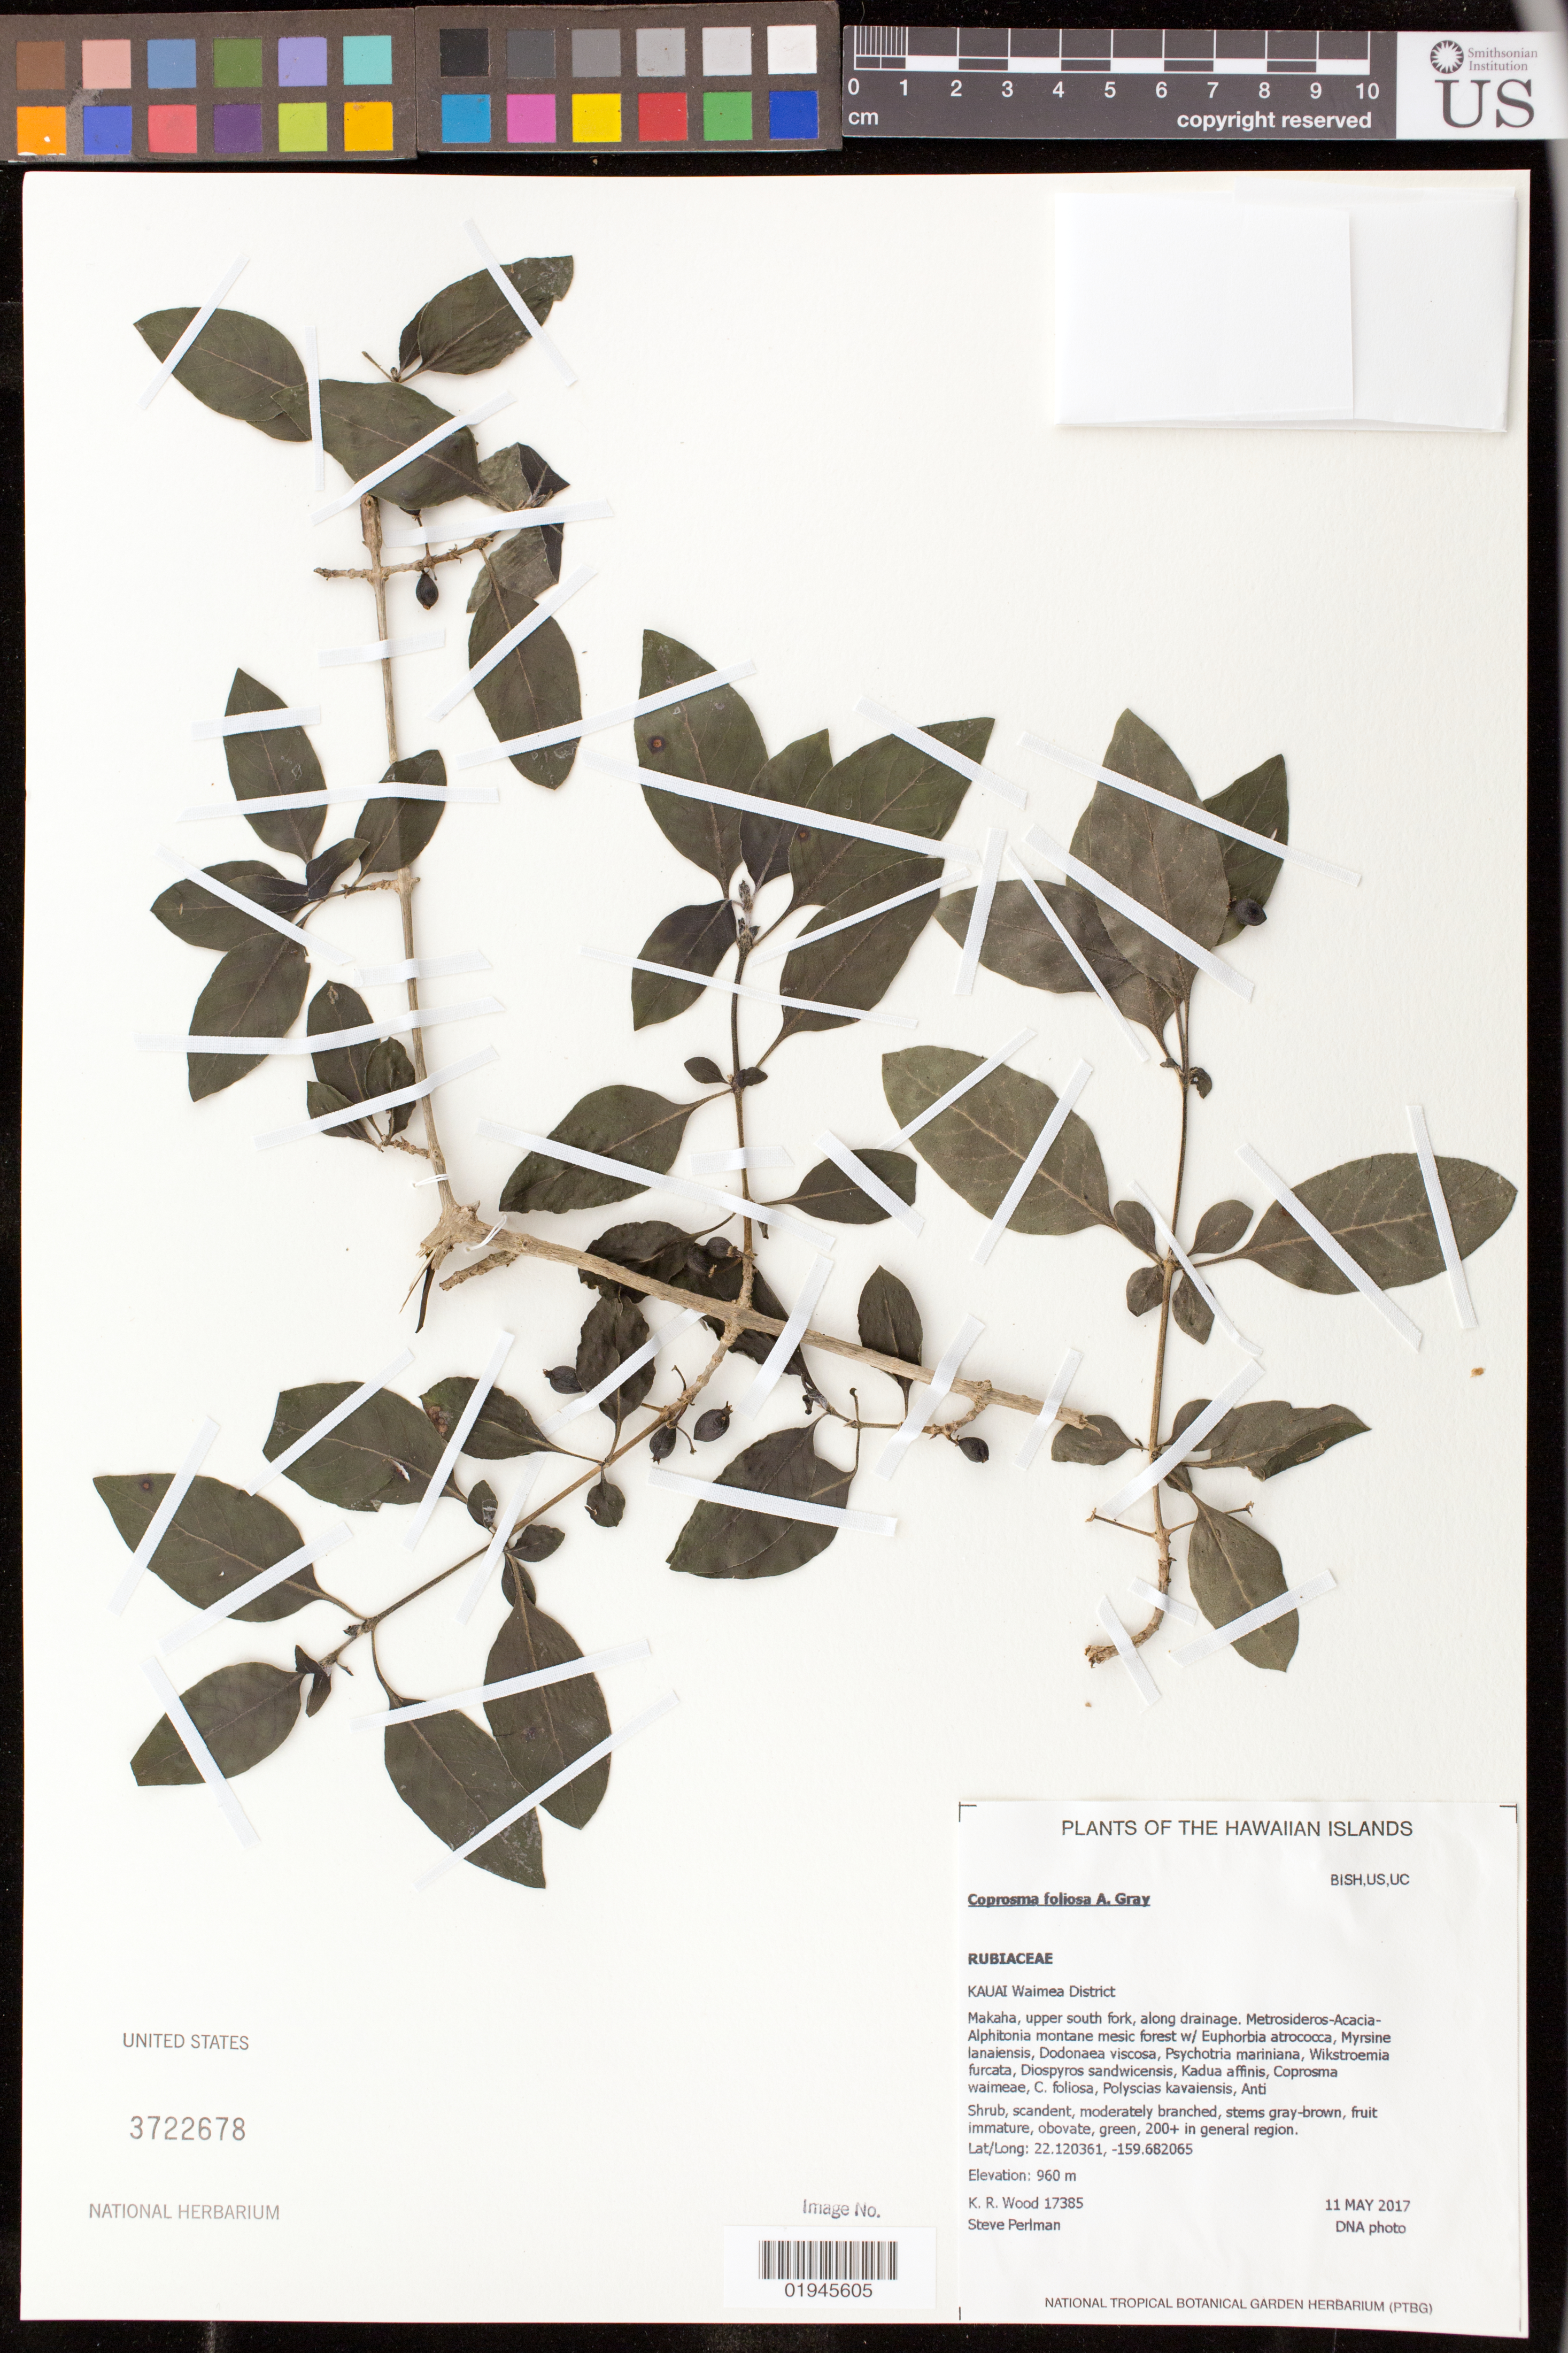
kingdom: Plantae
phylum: Tracheophyta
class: Magnoliopsida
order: Gentianales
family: Rubiaceae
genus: Coprosma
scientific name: Coprosma foliosa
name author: A. Gray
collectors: K. R. Wood & S. P. Perlman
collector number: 17385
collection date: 2017-05-11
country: United States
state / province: Hawaii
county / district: Kauai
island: Kaua'i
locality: Waimea District, Makaha, upper south fork, along drainage.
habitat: Montane mesic forest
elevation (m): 960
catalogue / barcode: US 3722678